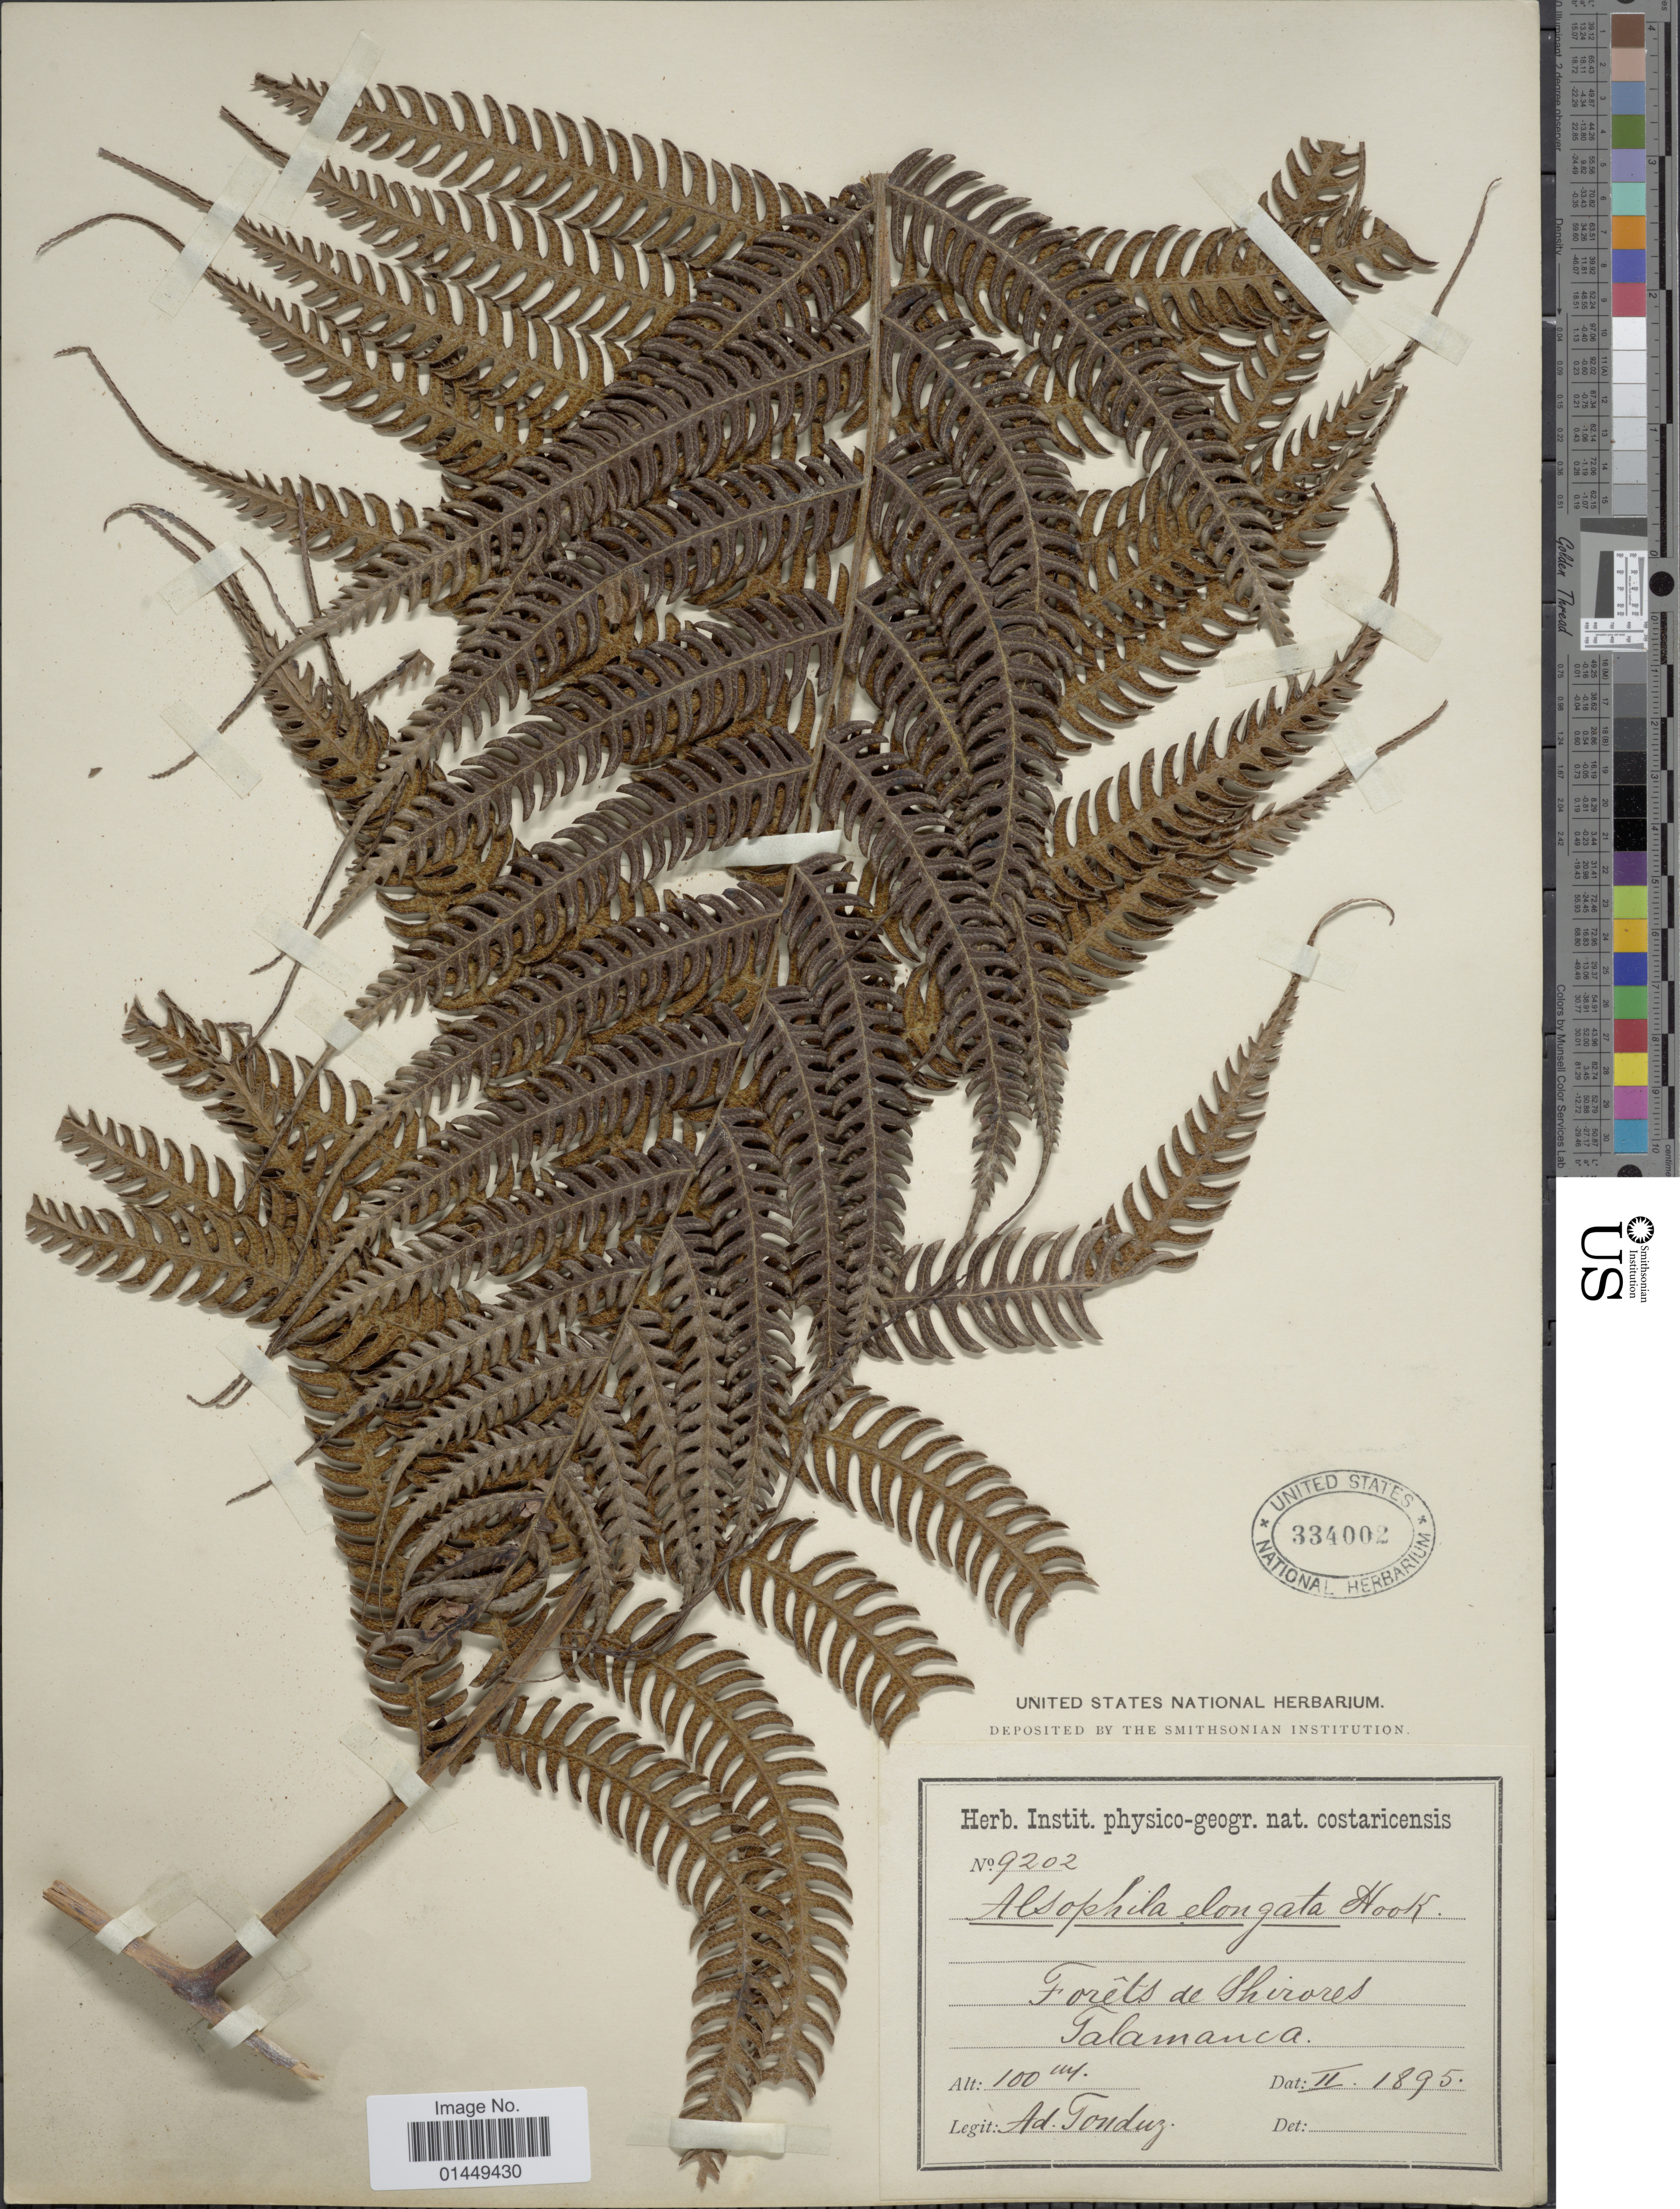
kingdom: Plantae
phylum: Tracheophyta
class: Polypodiopsida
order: Cyatheales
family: Cyatheaceae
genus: Cyathea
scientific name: Cyathea poeppigii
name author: (Hook.) Domin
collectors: A. Tonduz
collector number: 9202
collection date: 1895-02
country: Costa Rica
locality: Forêts de Shirores. Talamanca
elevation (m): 100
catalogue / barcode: US 334002